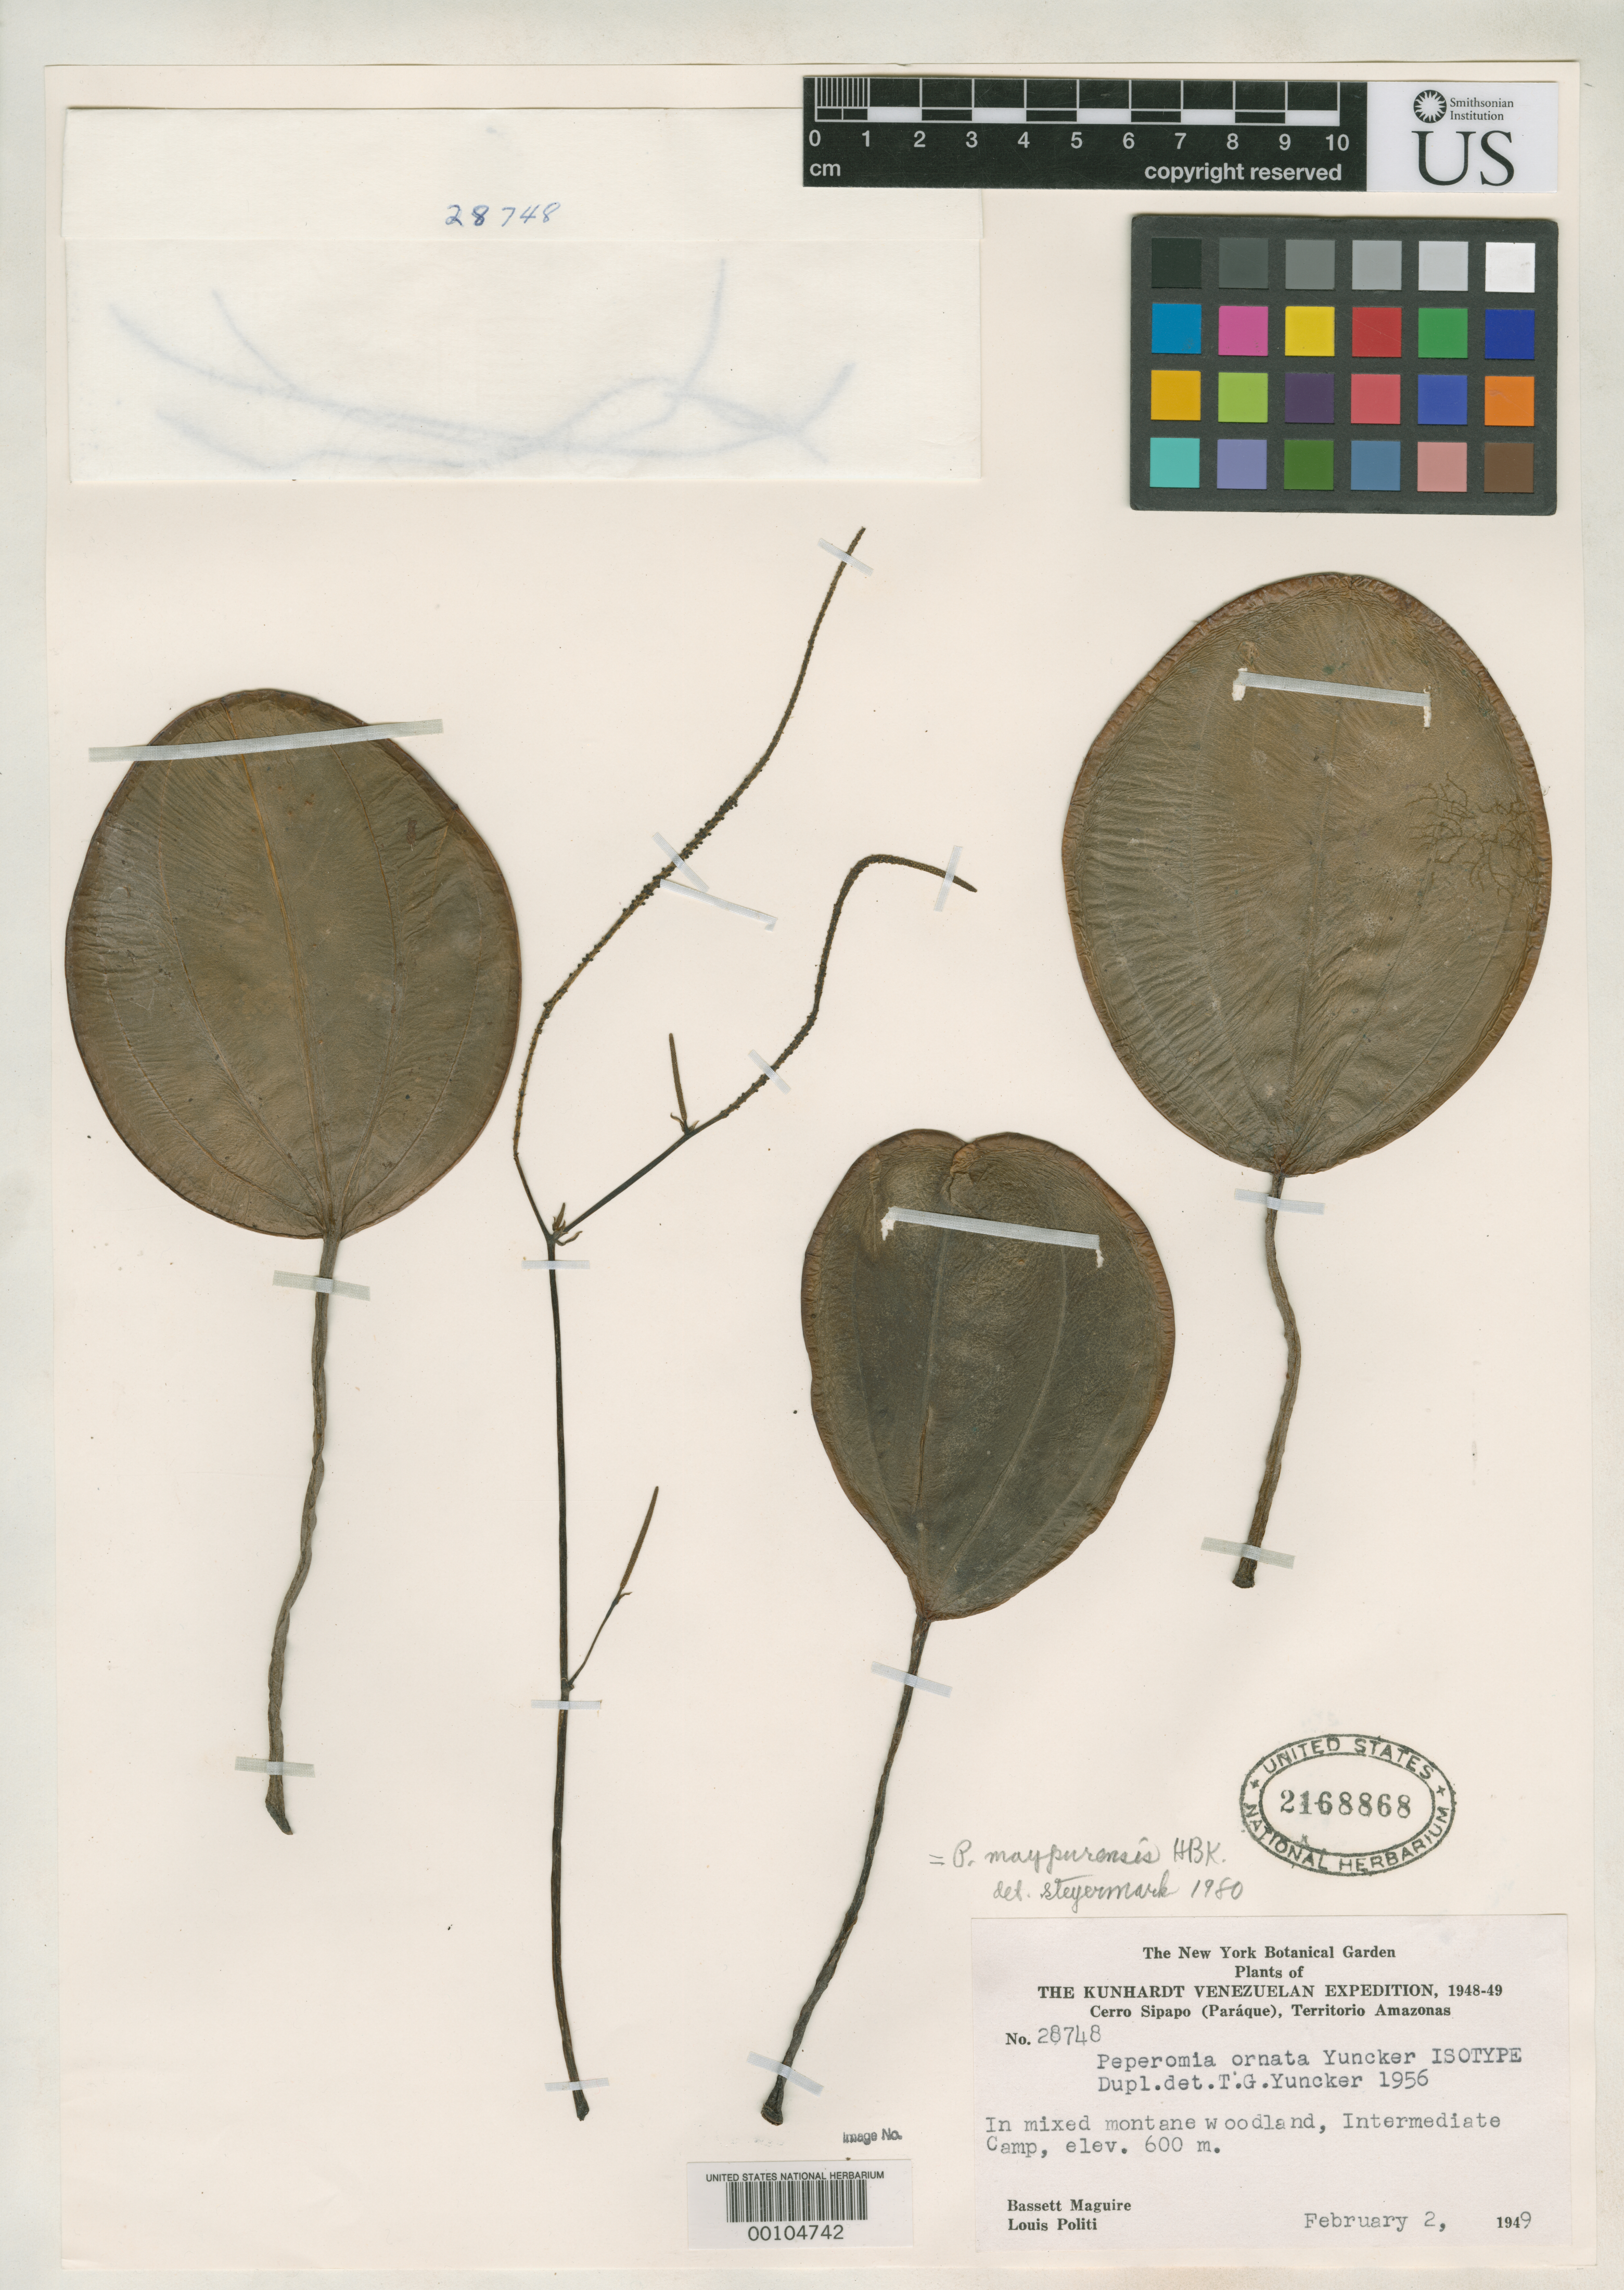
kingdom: Plantae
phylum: Tracheophyta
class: Magnoliopsida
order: Piperales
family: Piperaceae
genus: Peperomia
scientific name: Peperomia ornata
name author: Yunck.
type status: Isotype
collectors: B. Maguire & L. Politi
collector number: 28748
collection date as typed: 02 Feb 1949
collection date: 1949-02-02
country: Venezuela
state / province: Amazonas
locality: Cerro Sipapo.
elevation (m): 600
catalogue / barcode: US 2168868